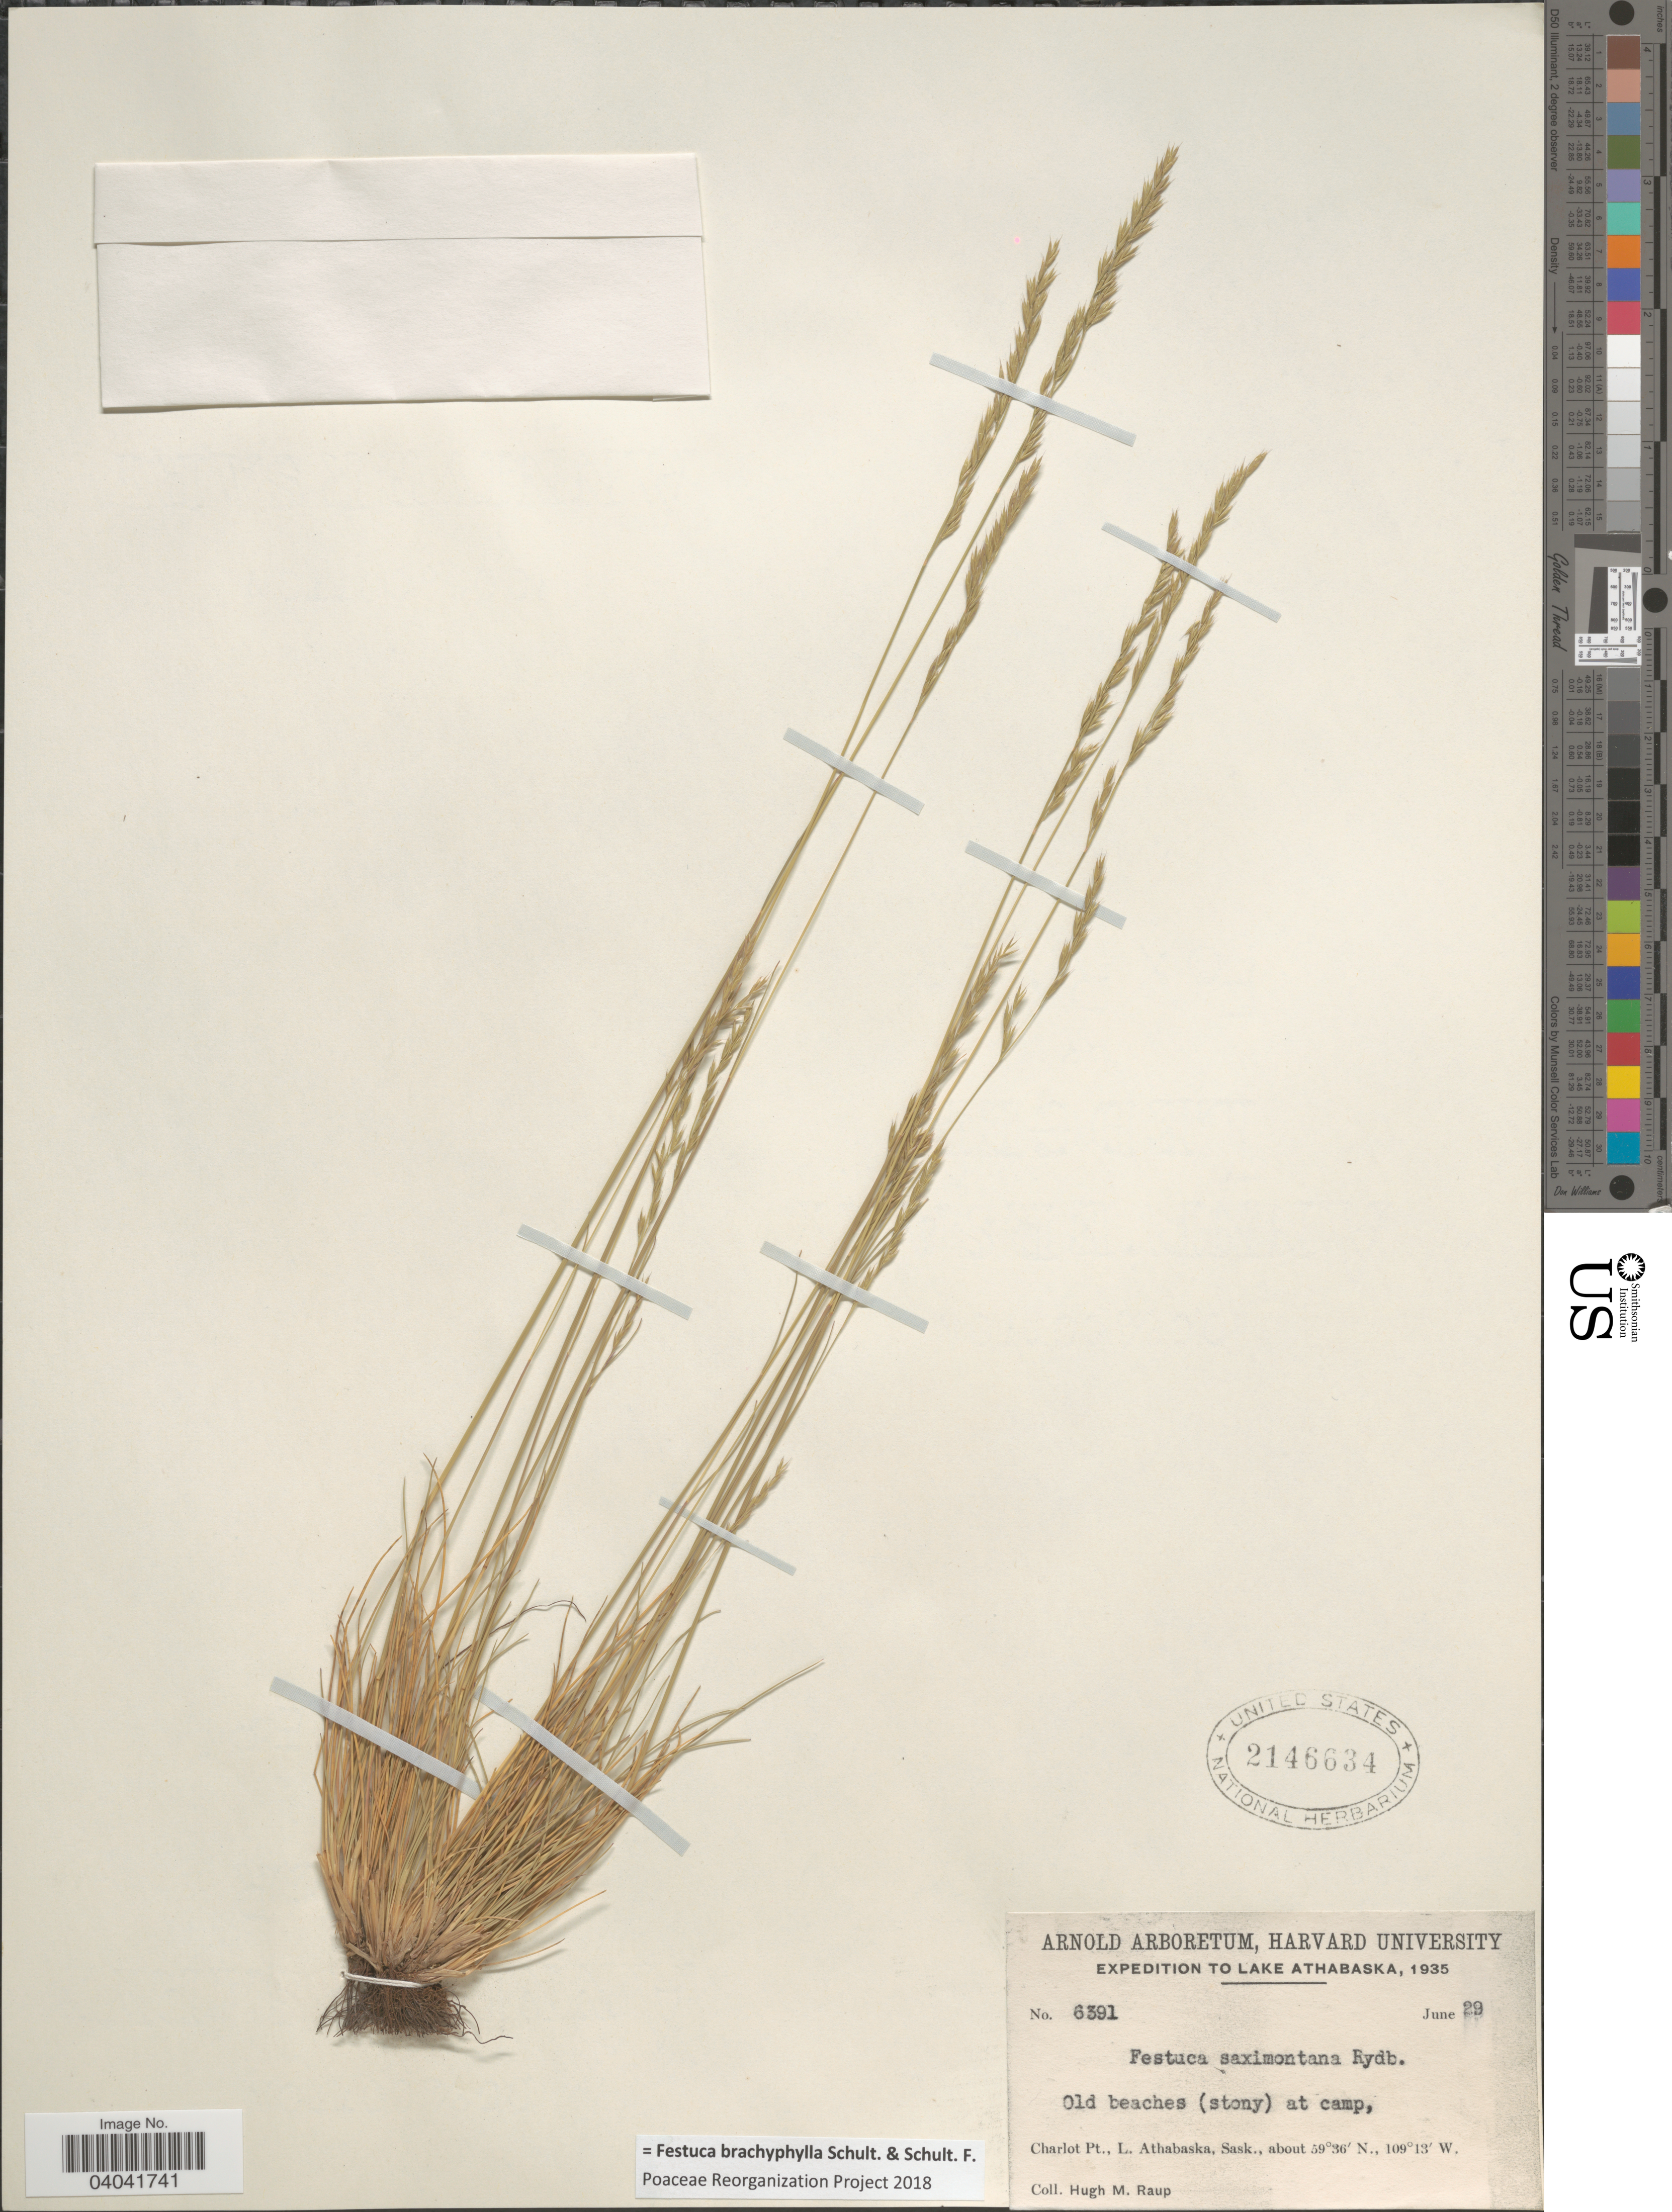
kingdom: Plantae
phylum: Tracheophyta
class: Liliopsida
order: Poales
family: Poaceae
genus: Festuca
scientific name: Festuca brachyphylla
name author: Schult. & Schult. f.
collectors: H. Raup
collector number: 6391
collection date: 1935-06-29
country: Canada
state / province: Saskatchewan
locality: Laka Athabaska. Old beaches (stony) at camp. Charlot Pt., L. Athabaska.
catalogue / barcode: US 2146634